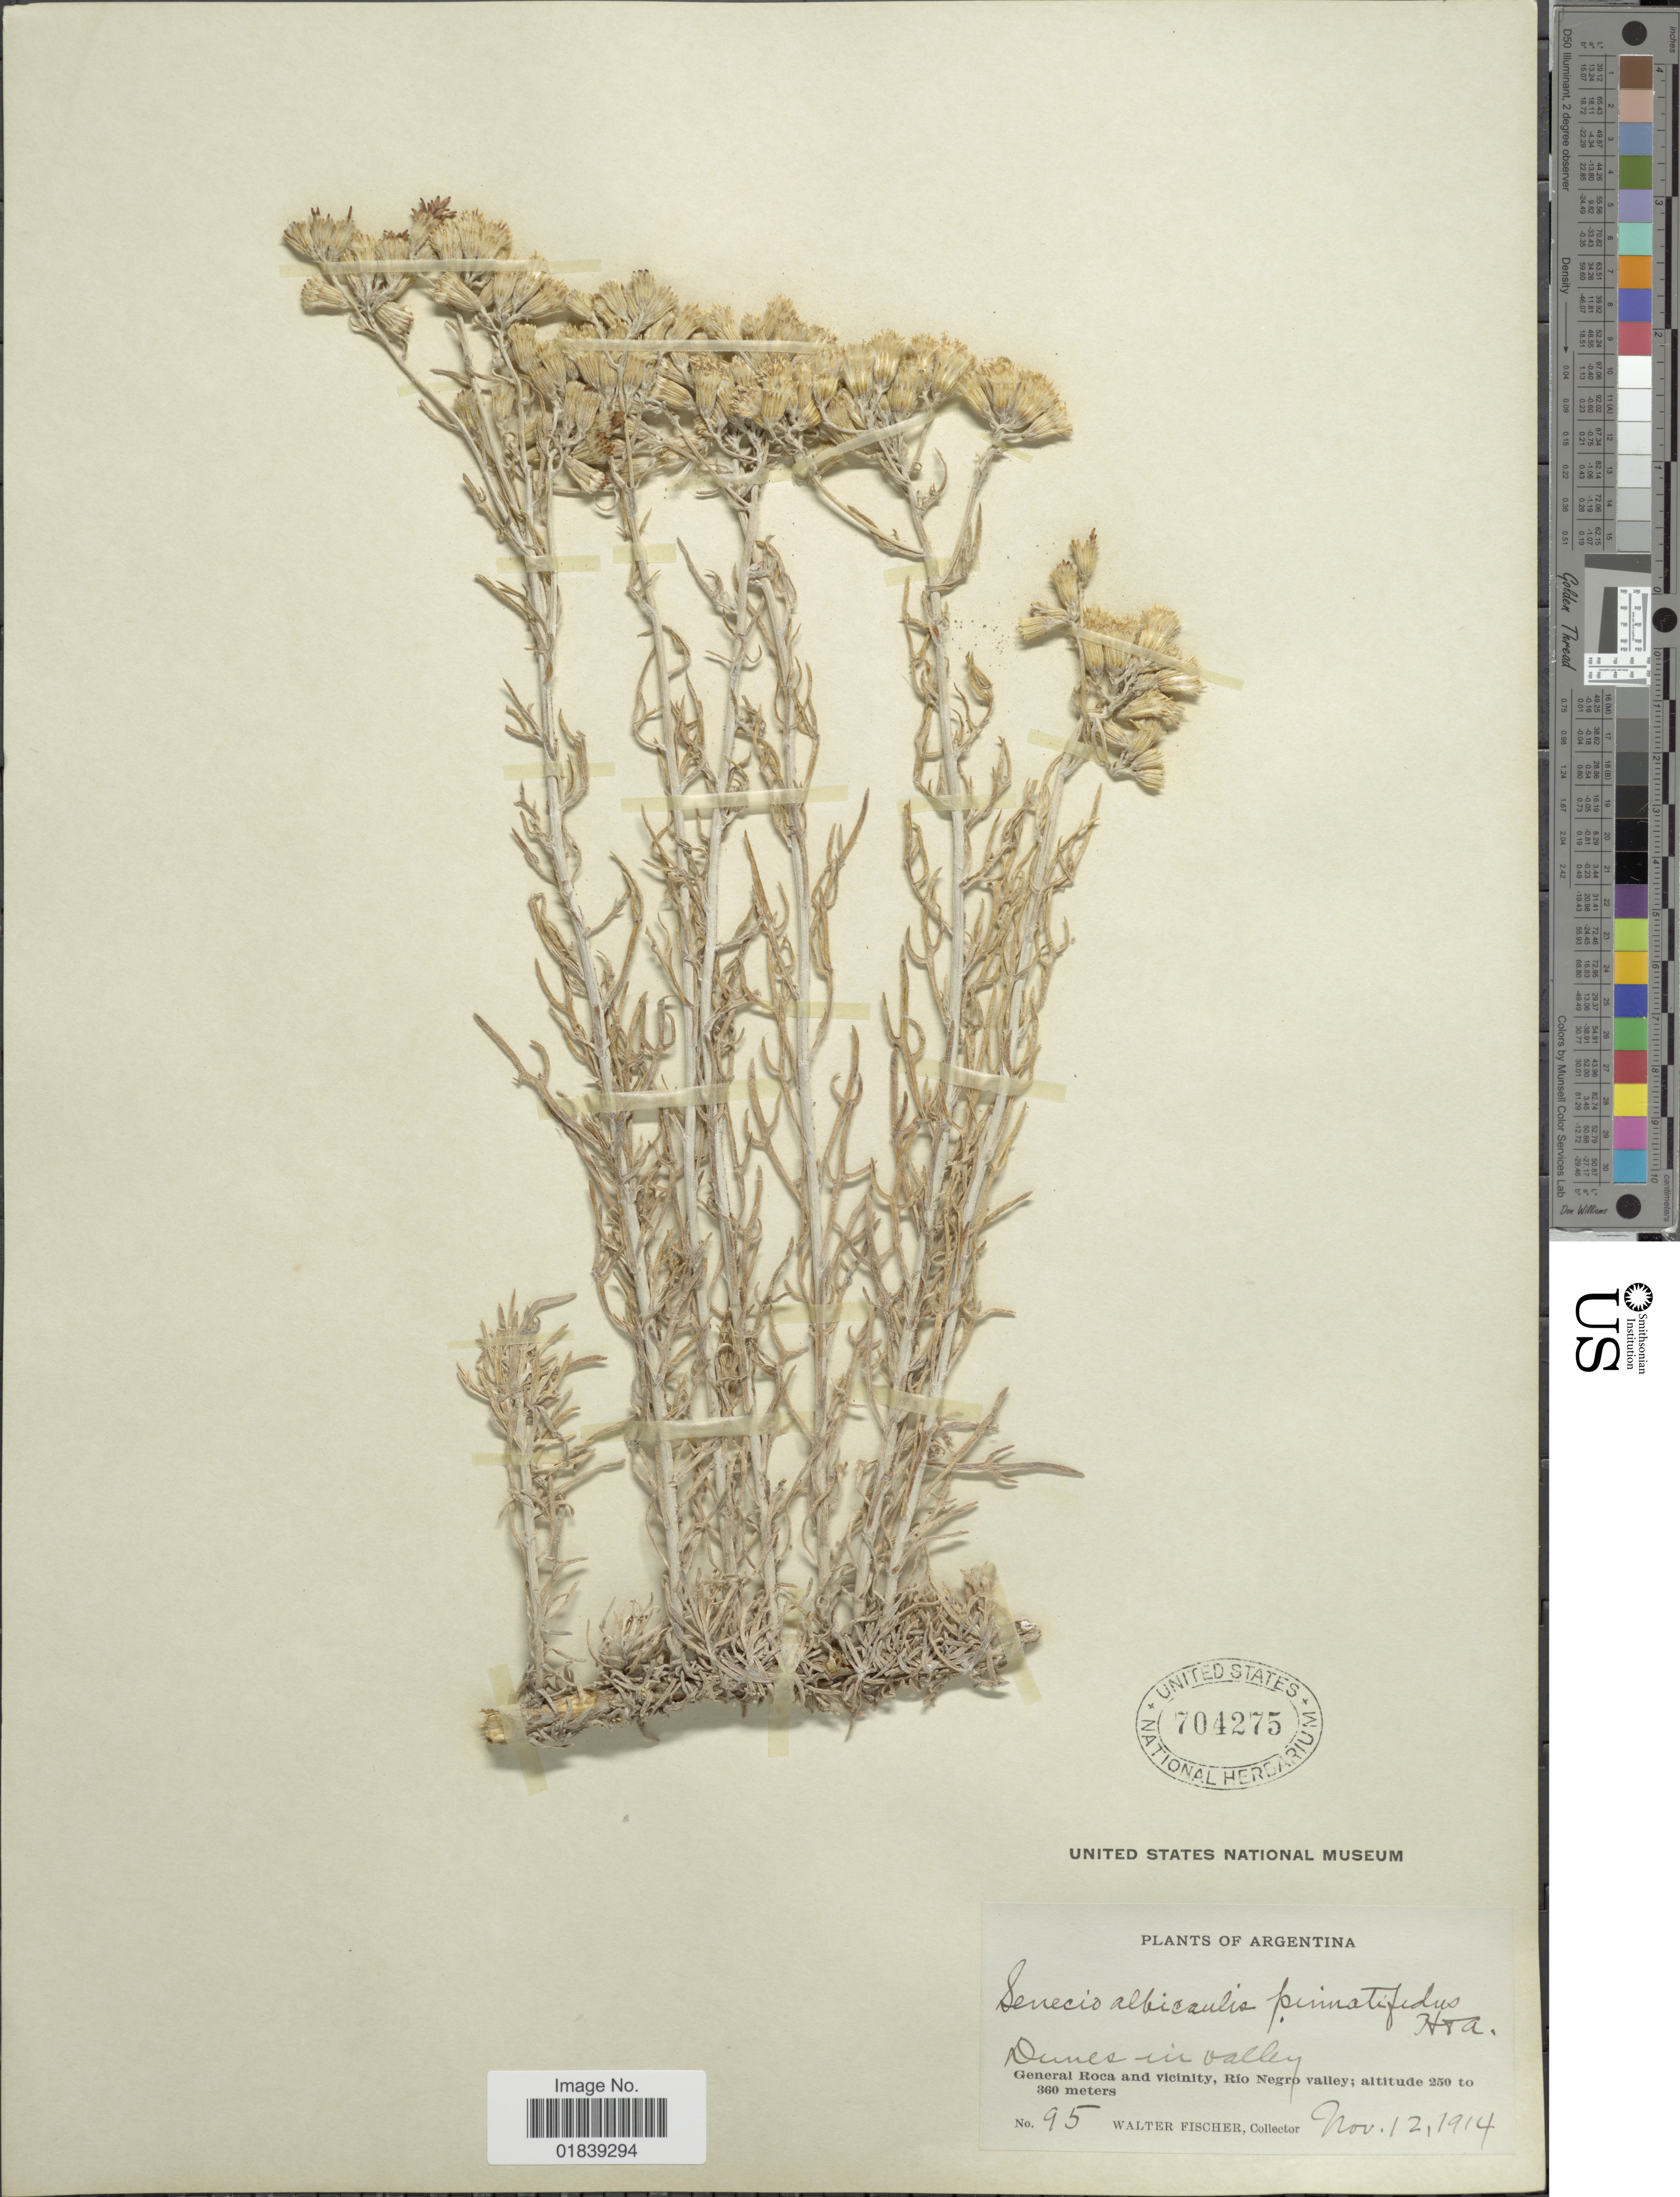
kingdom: Plantae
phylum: Tracheophyta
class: Magnoliopsida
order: Asterales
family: Asteraceae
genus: Senecio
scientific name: Senecio filaginoides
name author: DC.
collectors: W. Fischer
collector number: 95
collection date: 1914-11-12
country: Argentina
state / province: Rio Negro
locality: General Roca and Vicinity, Rio Negro Valley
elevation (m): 250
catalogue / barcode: US 704275